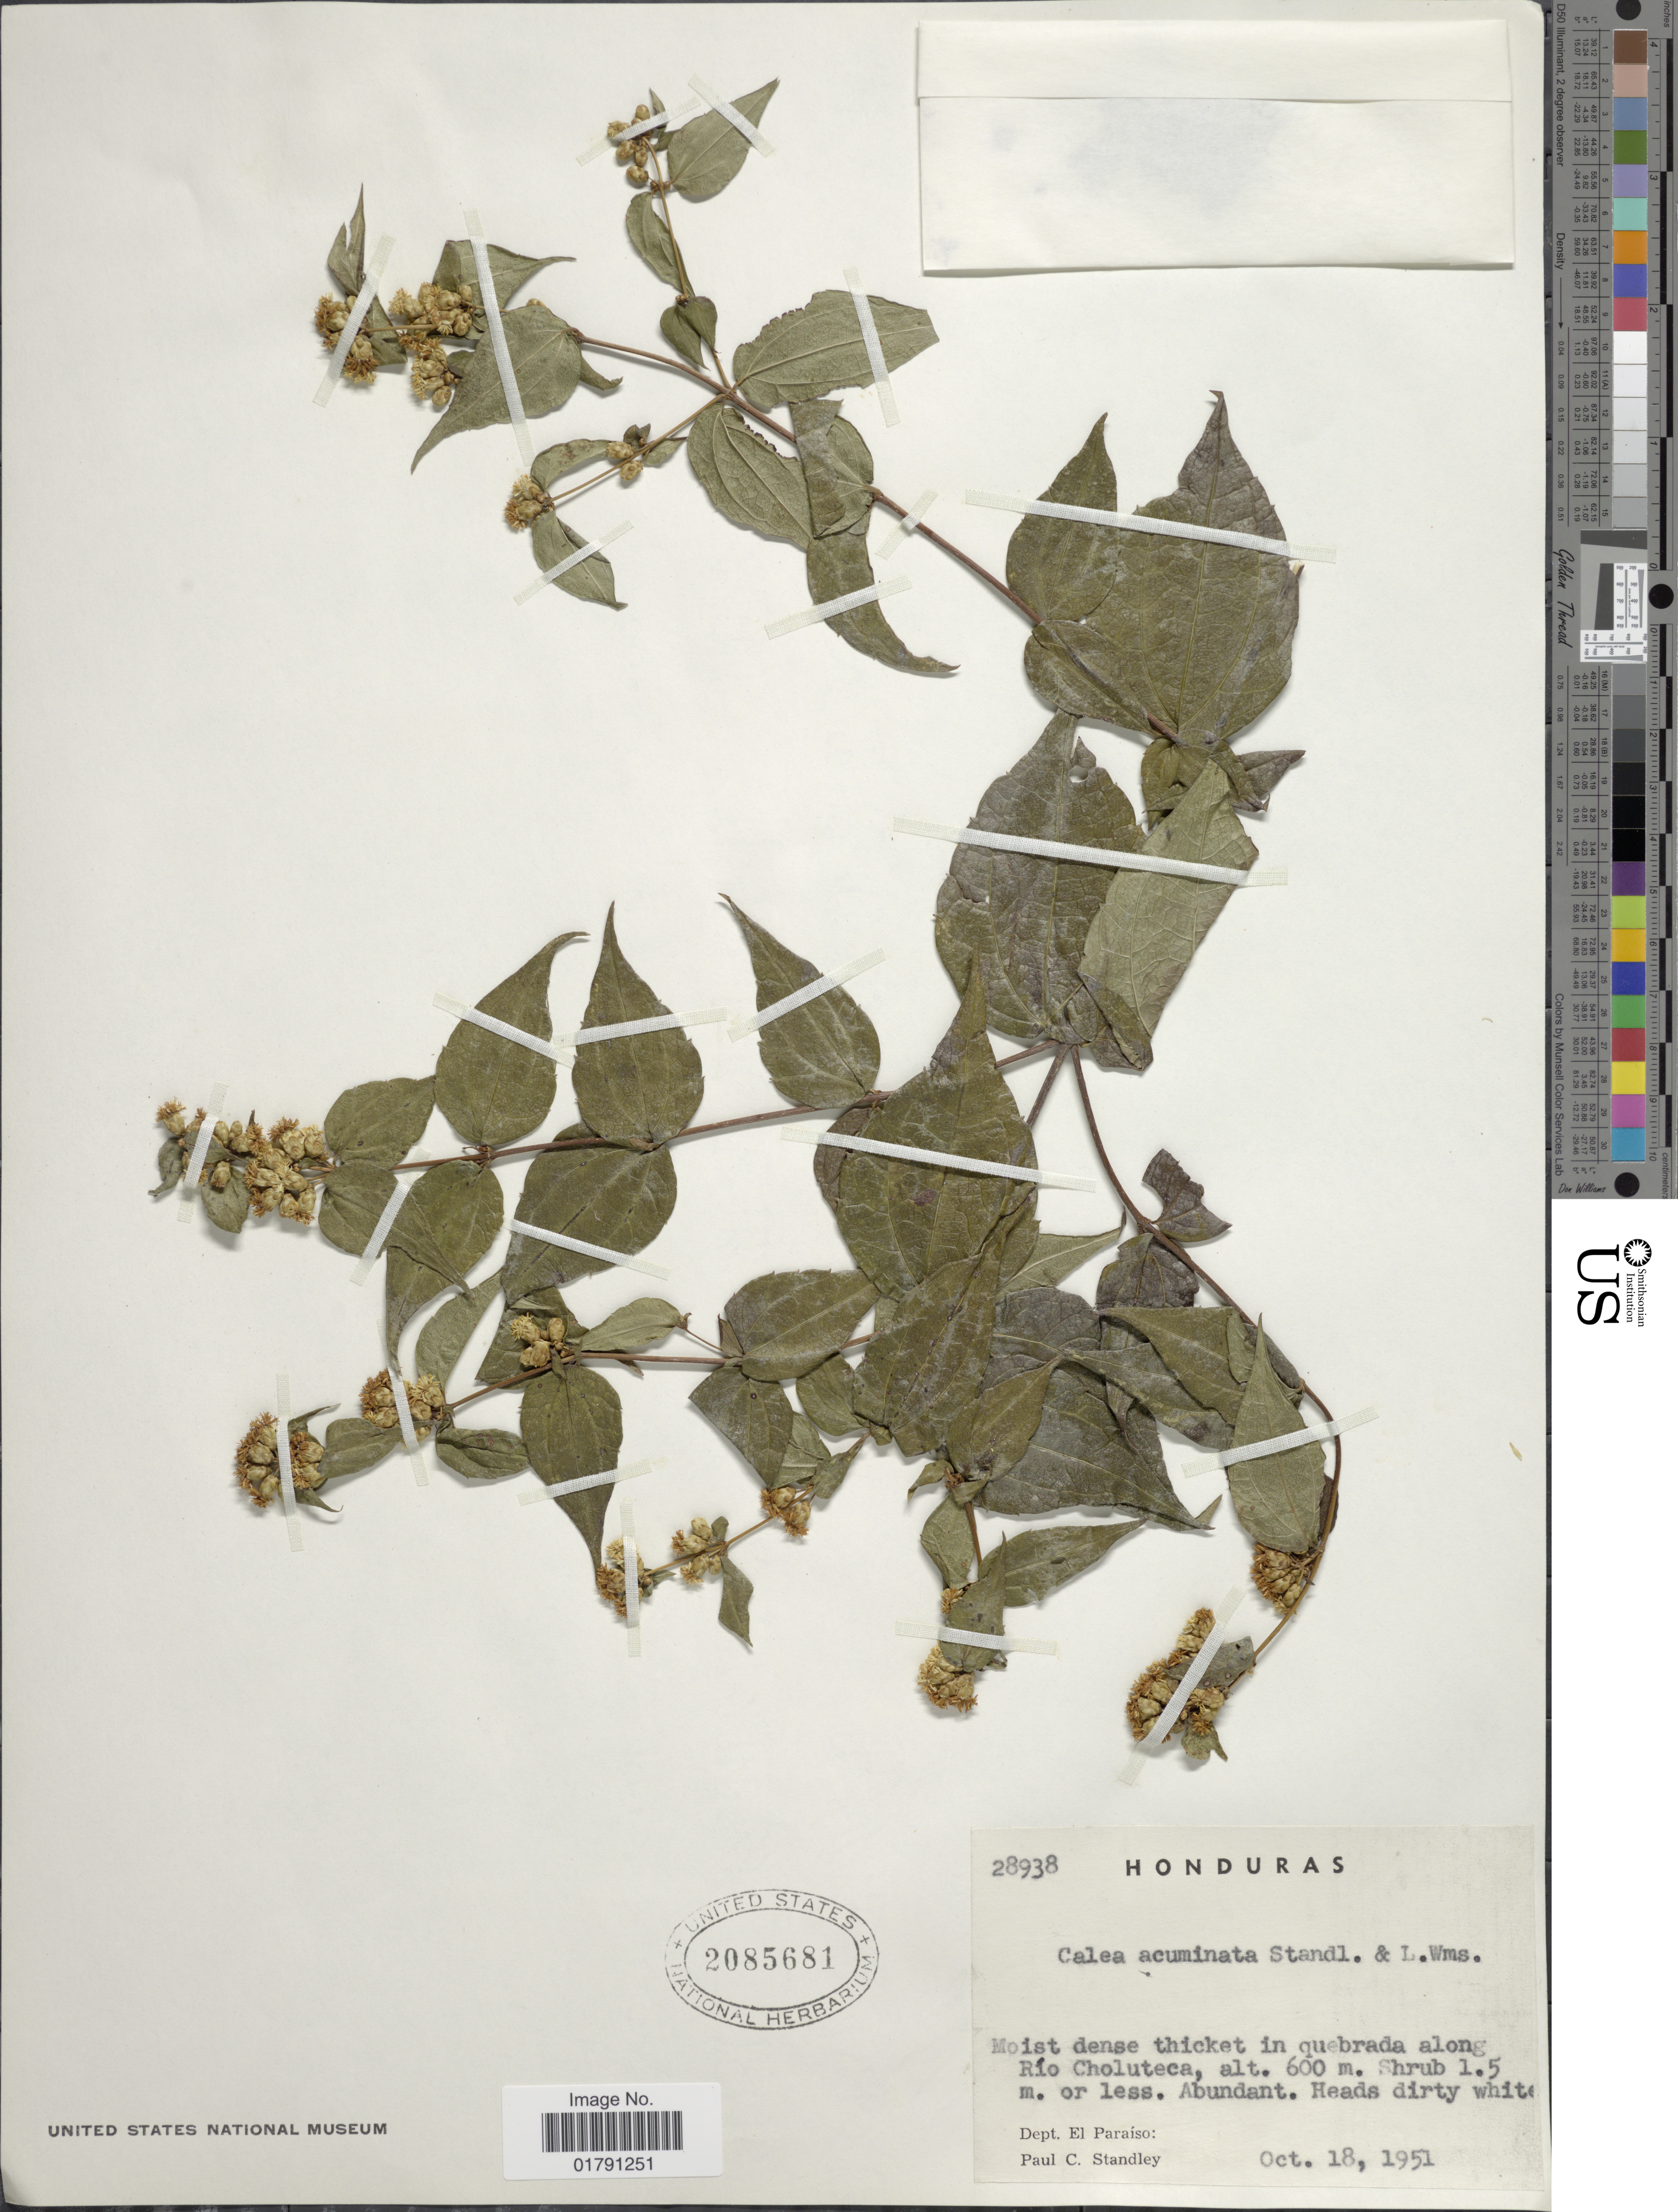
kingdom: Plantae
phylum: Tracheophyta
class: Magnoliopsida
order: Asterales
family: Asteraceae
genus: Calea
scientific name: Calea ternifolia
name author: Kunth in Humb. et al.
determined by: Bueno, Vinicius Resende, (ICN), Universidade Federal do Rio Grande do Sul (BRAZIL)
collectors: P. C. Standley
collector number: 28938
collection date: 1951-10-18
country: Honduras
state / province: El Paraíso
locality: In quebrada along Rio Choluteca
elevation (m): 600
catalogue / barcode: US 2085681